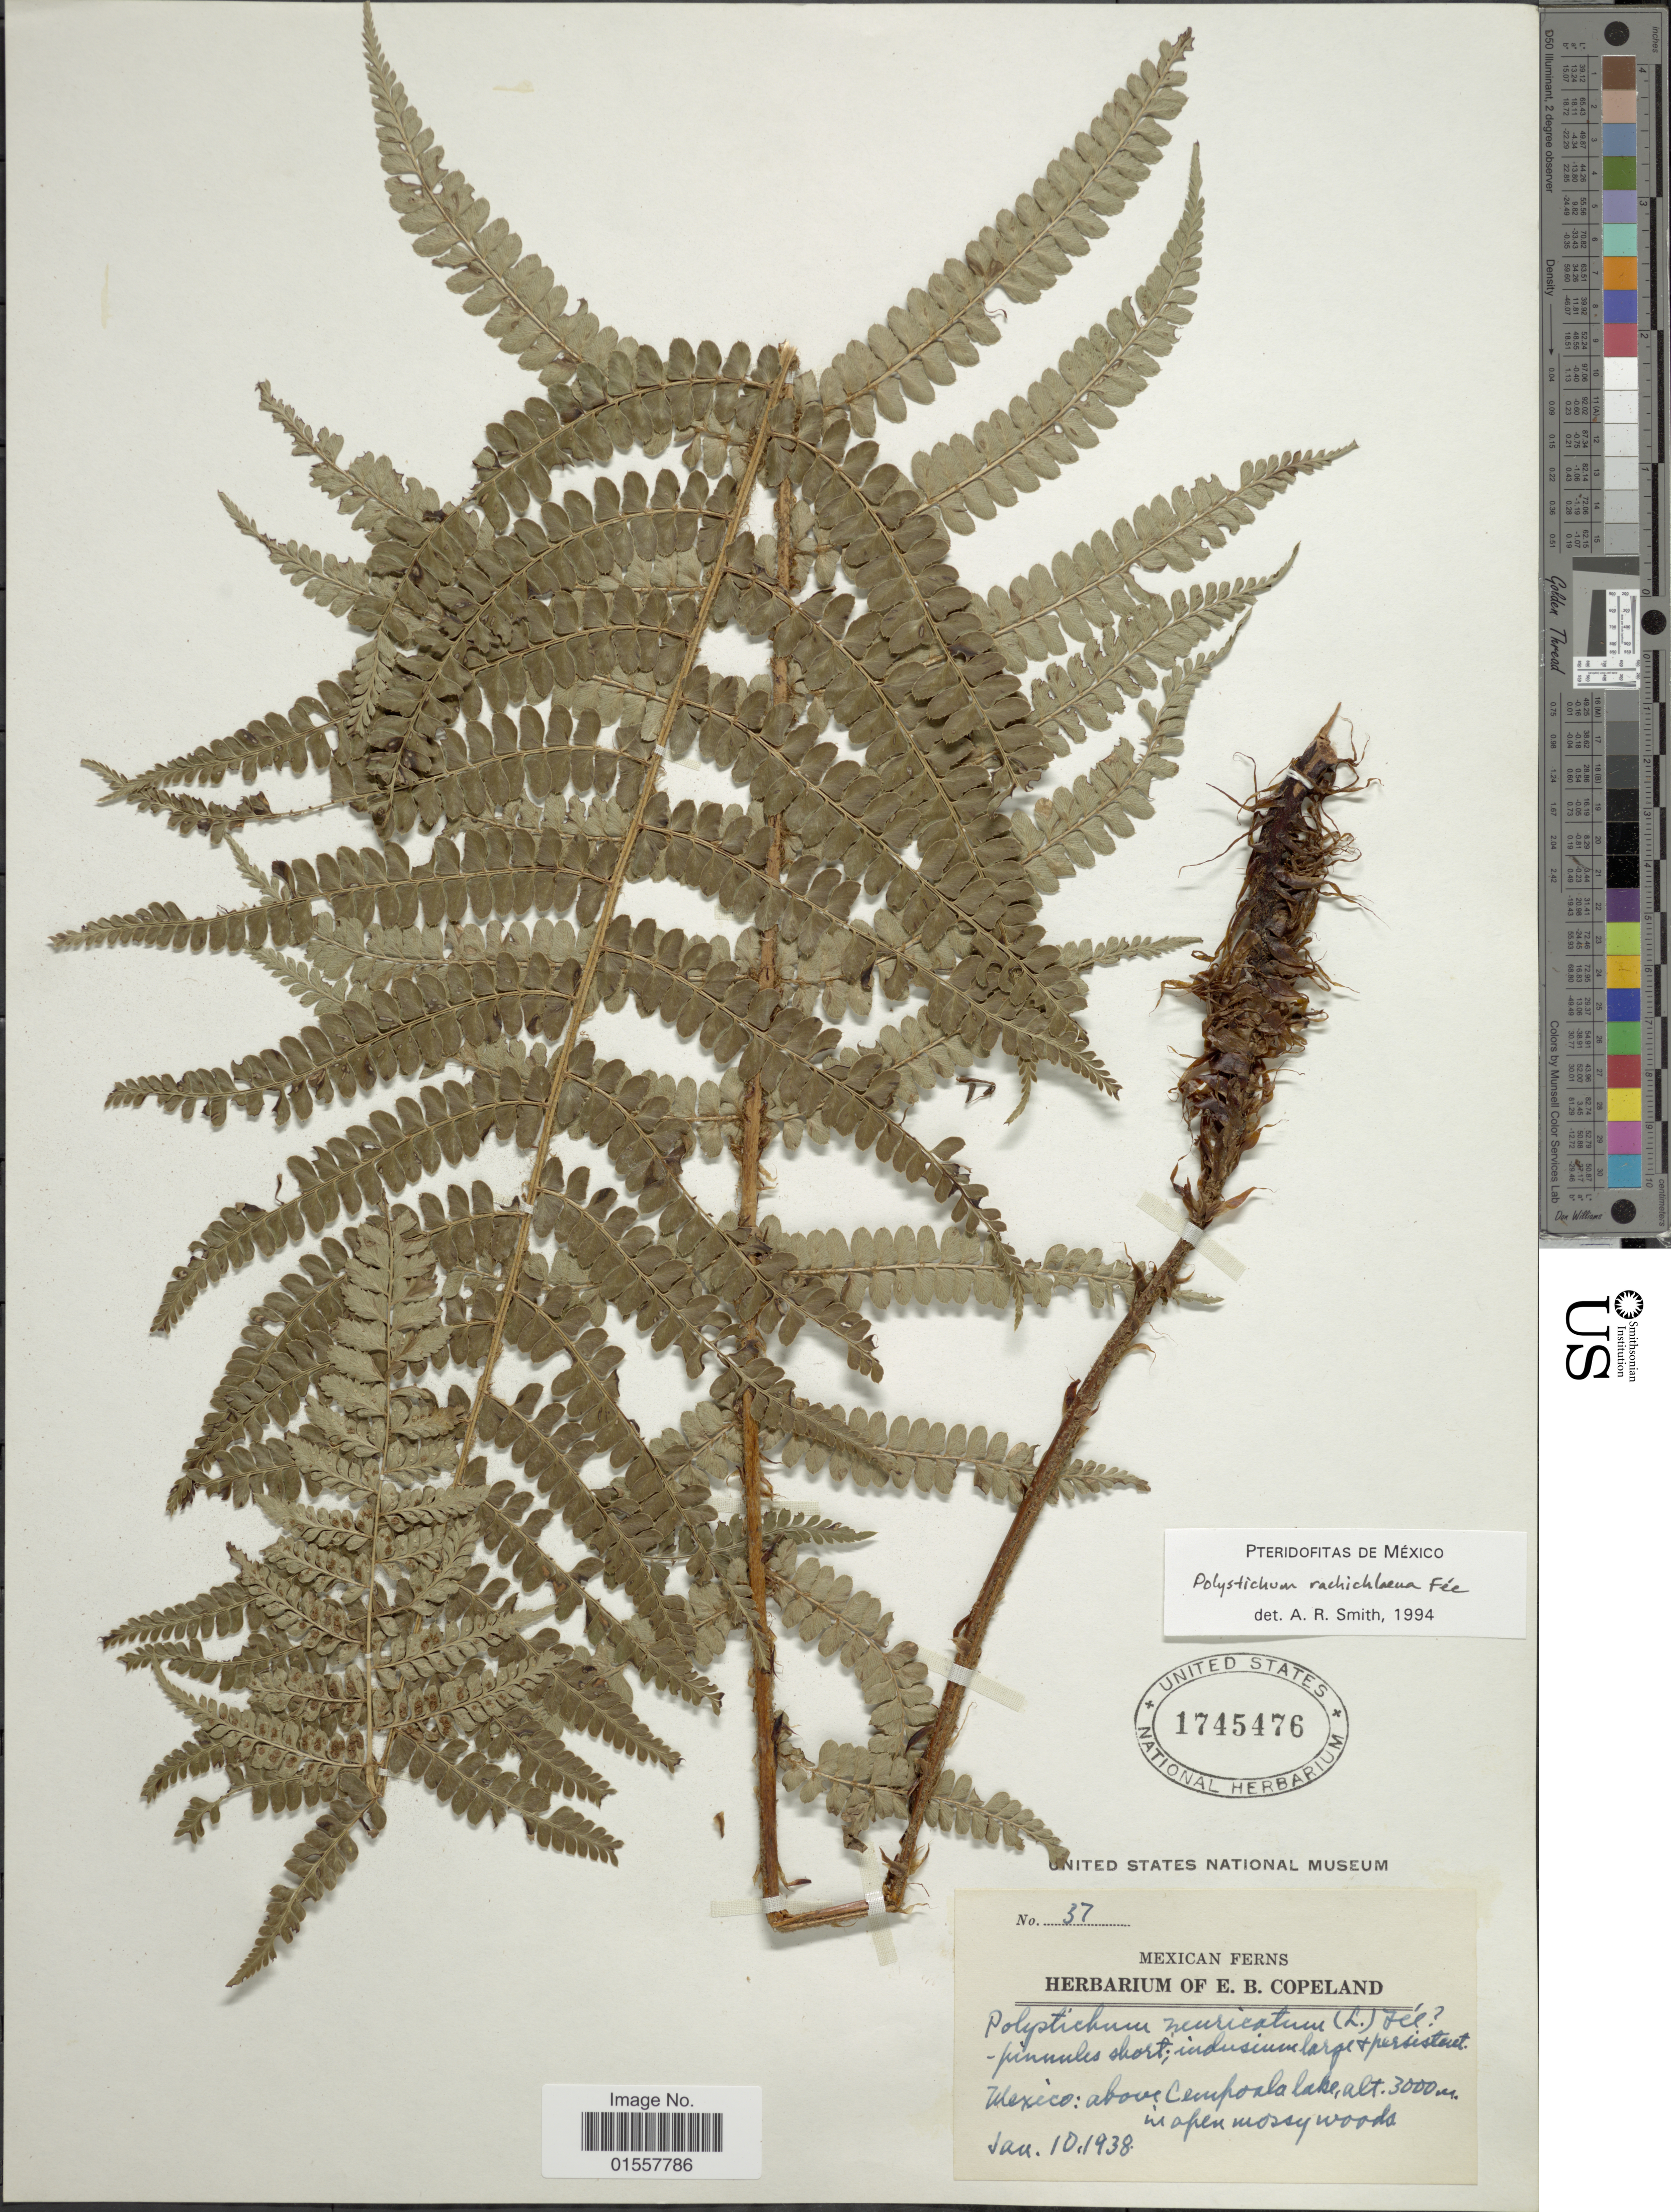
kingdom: Plantae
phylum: Tracheophyta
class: Polypodiopsida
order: Polypodiales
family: Dryopteridaceae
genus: Polystichum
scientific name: Polystichum rachichlaena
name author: Fée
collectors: ex herb. E. B. Copeland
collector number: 37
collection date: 1938-01-10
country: Mexico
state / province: México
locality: Mexico: above Cempoala Lake [interpreted]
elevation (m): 3000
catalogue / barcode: US 1745476